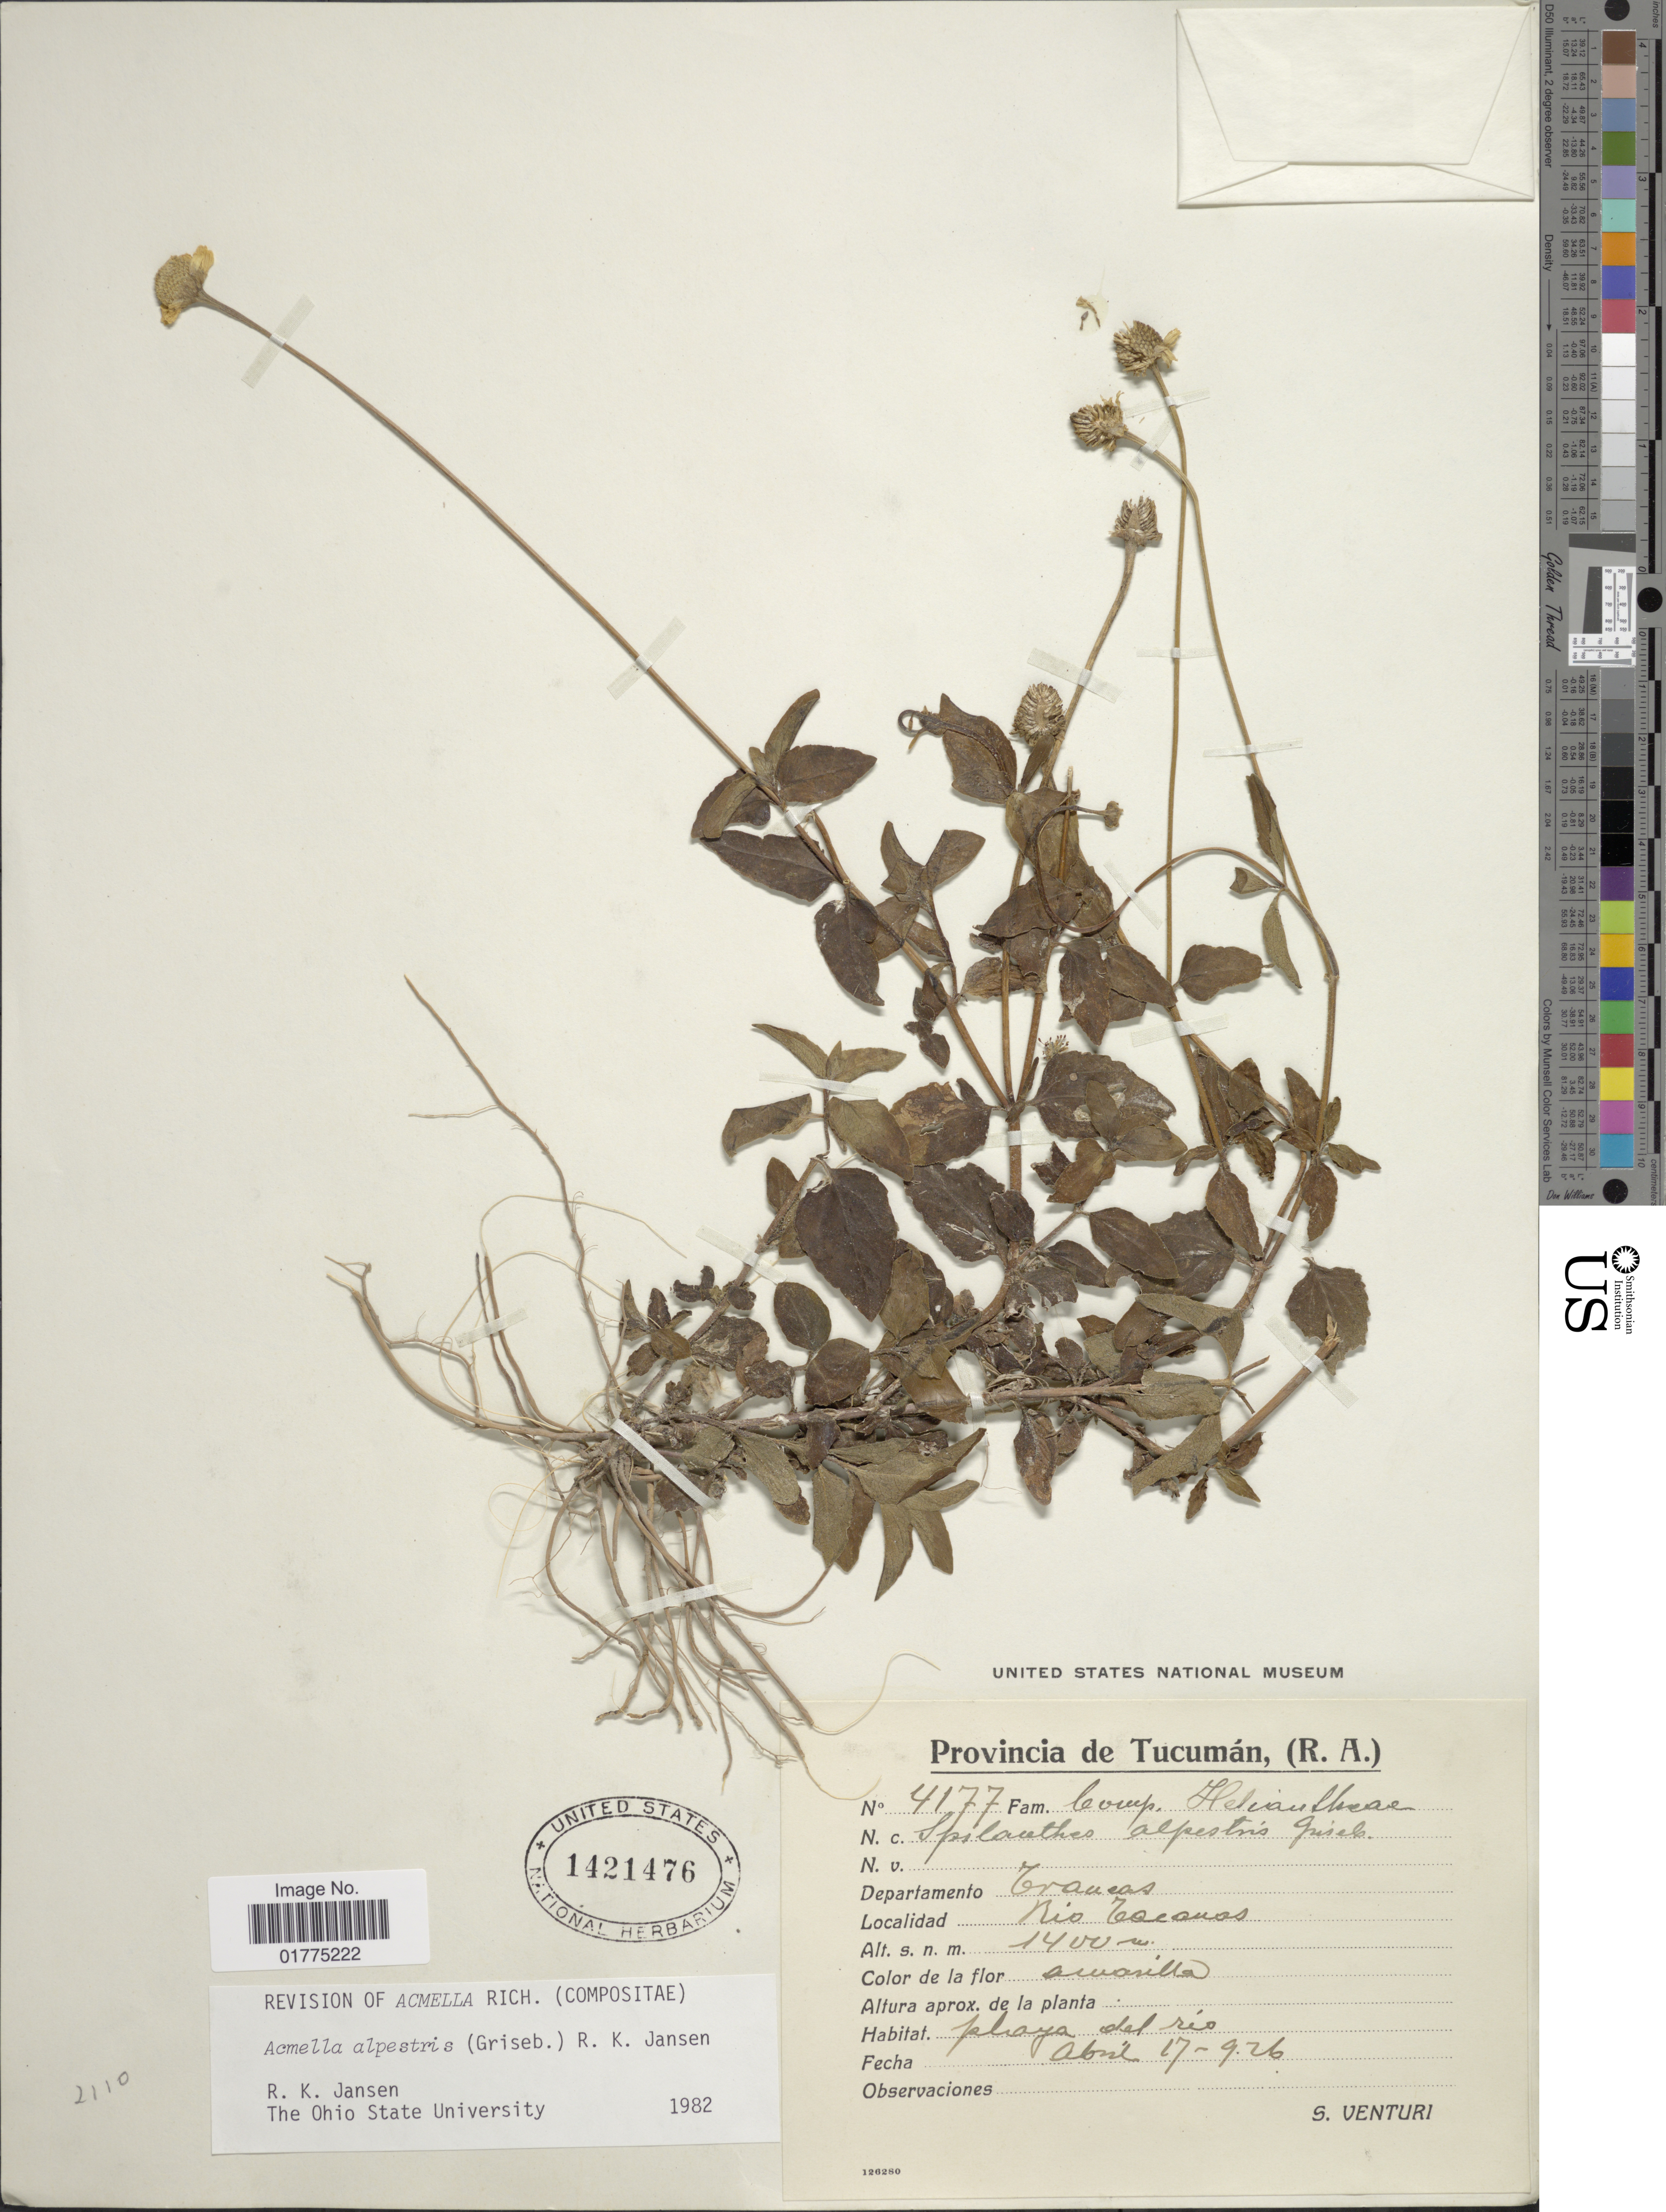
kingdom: Plantae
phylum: Tracheophyta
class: Magnoliopsida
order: Asterales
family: Asteraceae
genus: Acmella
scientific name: Acmella alpestris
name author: (Griseb.) R.K. Jansen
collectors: S. Venturi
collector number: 4177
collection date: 1926-04-17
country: Argentina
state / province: Tucuman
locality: Departamento Trancas. Rio Tacanas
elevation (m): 1400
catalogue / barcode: US 1421476